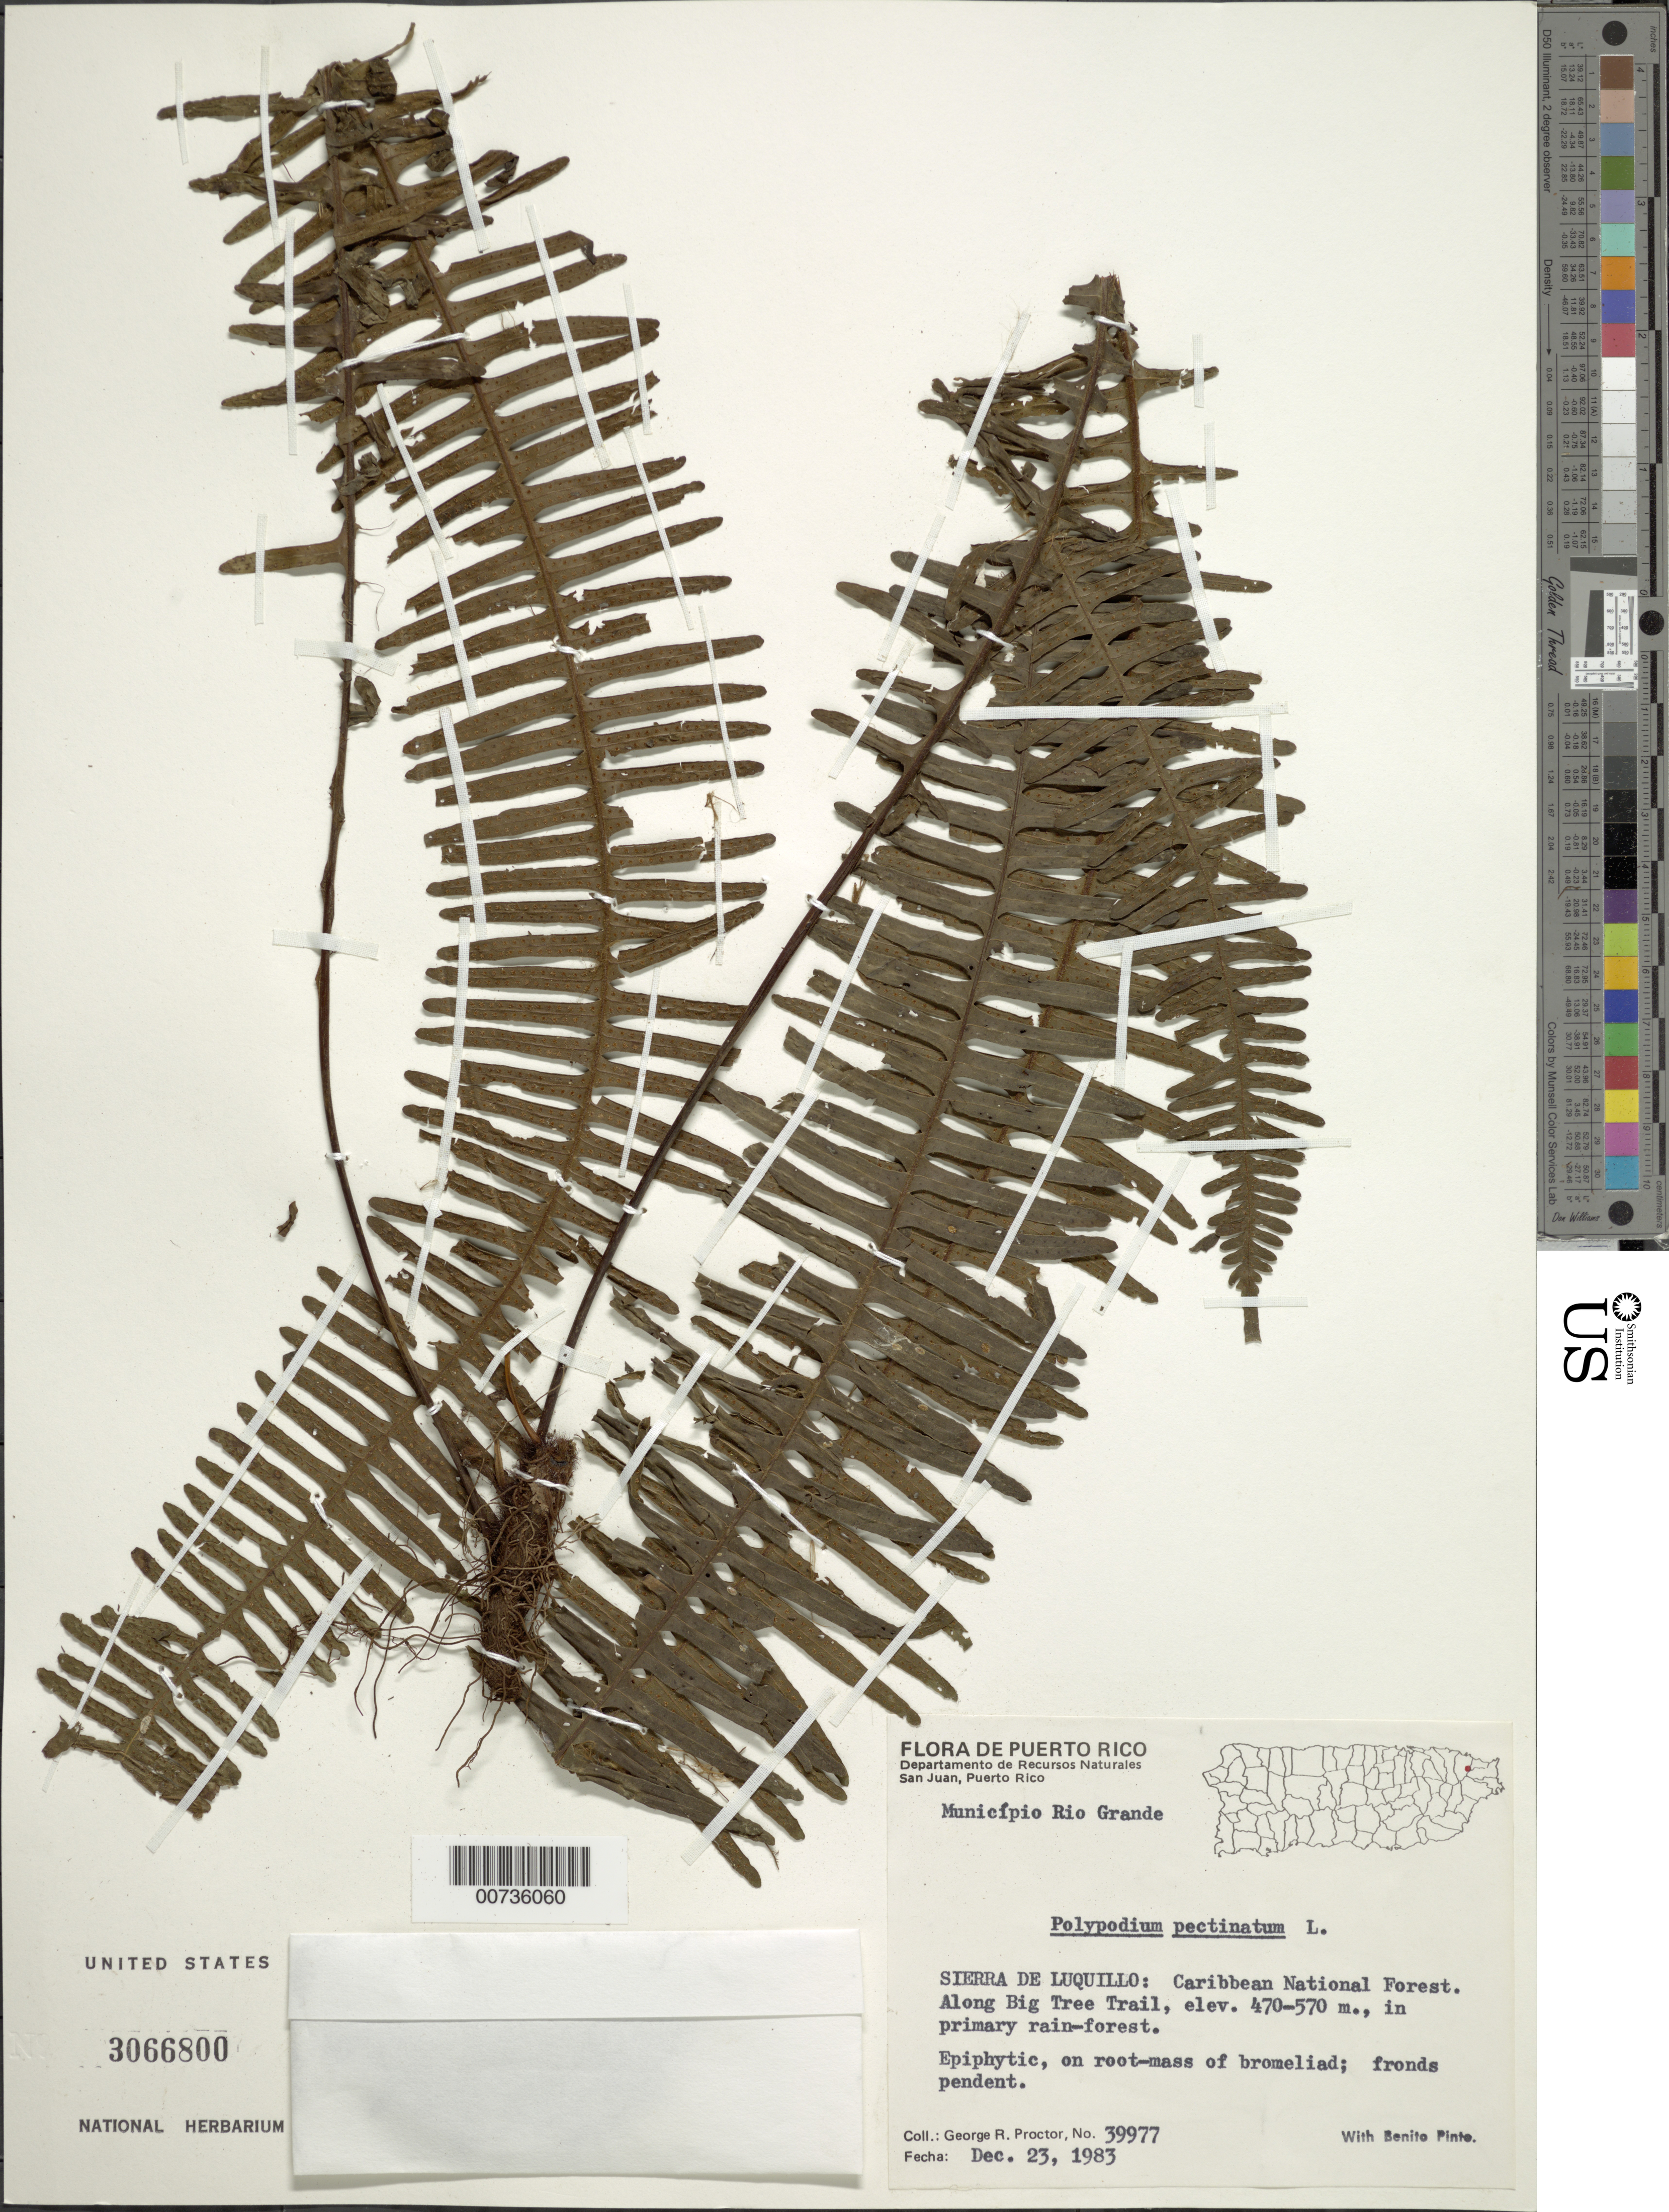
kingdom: Plantae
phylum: Tracheophyta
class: Polypodiopsida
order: Polypodiales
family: Polypodiaceae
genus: Pecluma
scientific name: Pecluma pectinata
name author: (L.) M.G. Price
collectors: G. R. Proctor & B. Pinto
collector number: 39977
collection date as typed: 23 Dec 1983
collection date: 1983-12-23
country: Puerto Rico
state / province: Río Grande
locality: Mun. Rio Grande, Sierra de Luquillo: Carib. Natl. Forest, along Big Tree Trail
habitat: In primary rain-forest; on root-mass of bromeliad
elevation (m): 470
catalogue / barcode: US 3066800